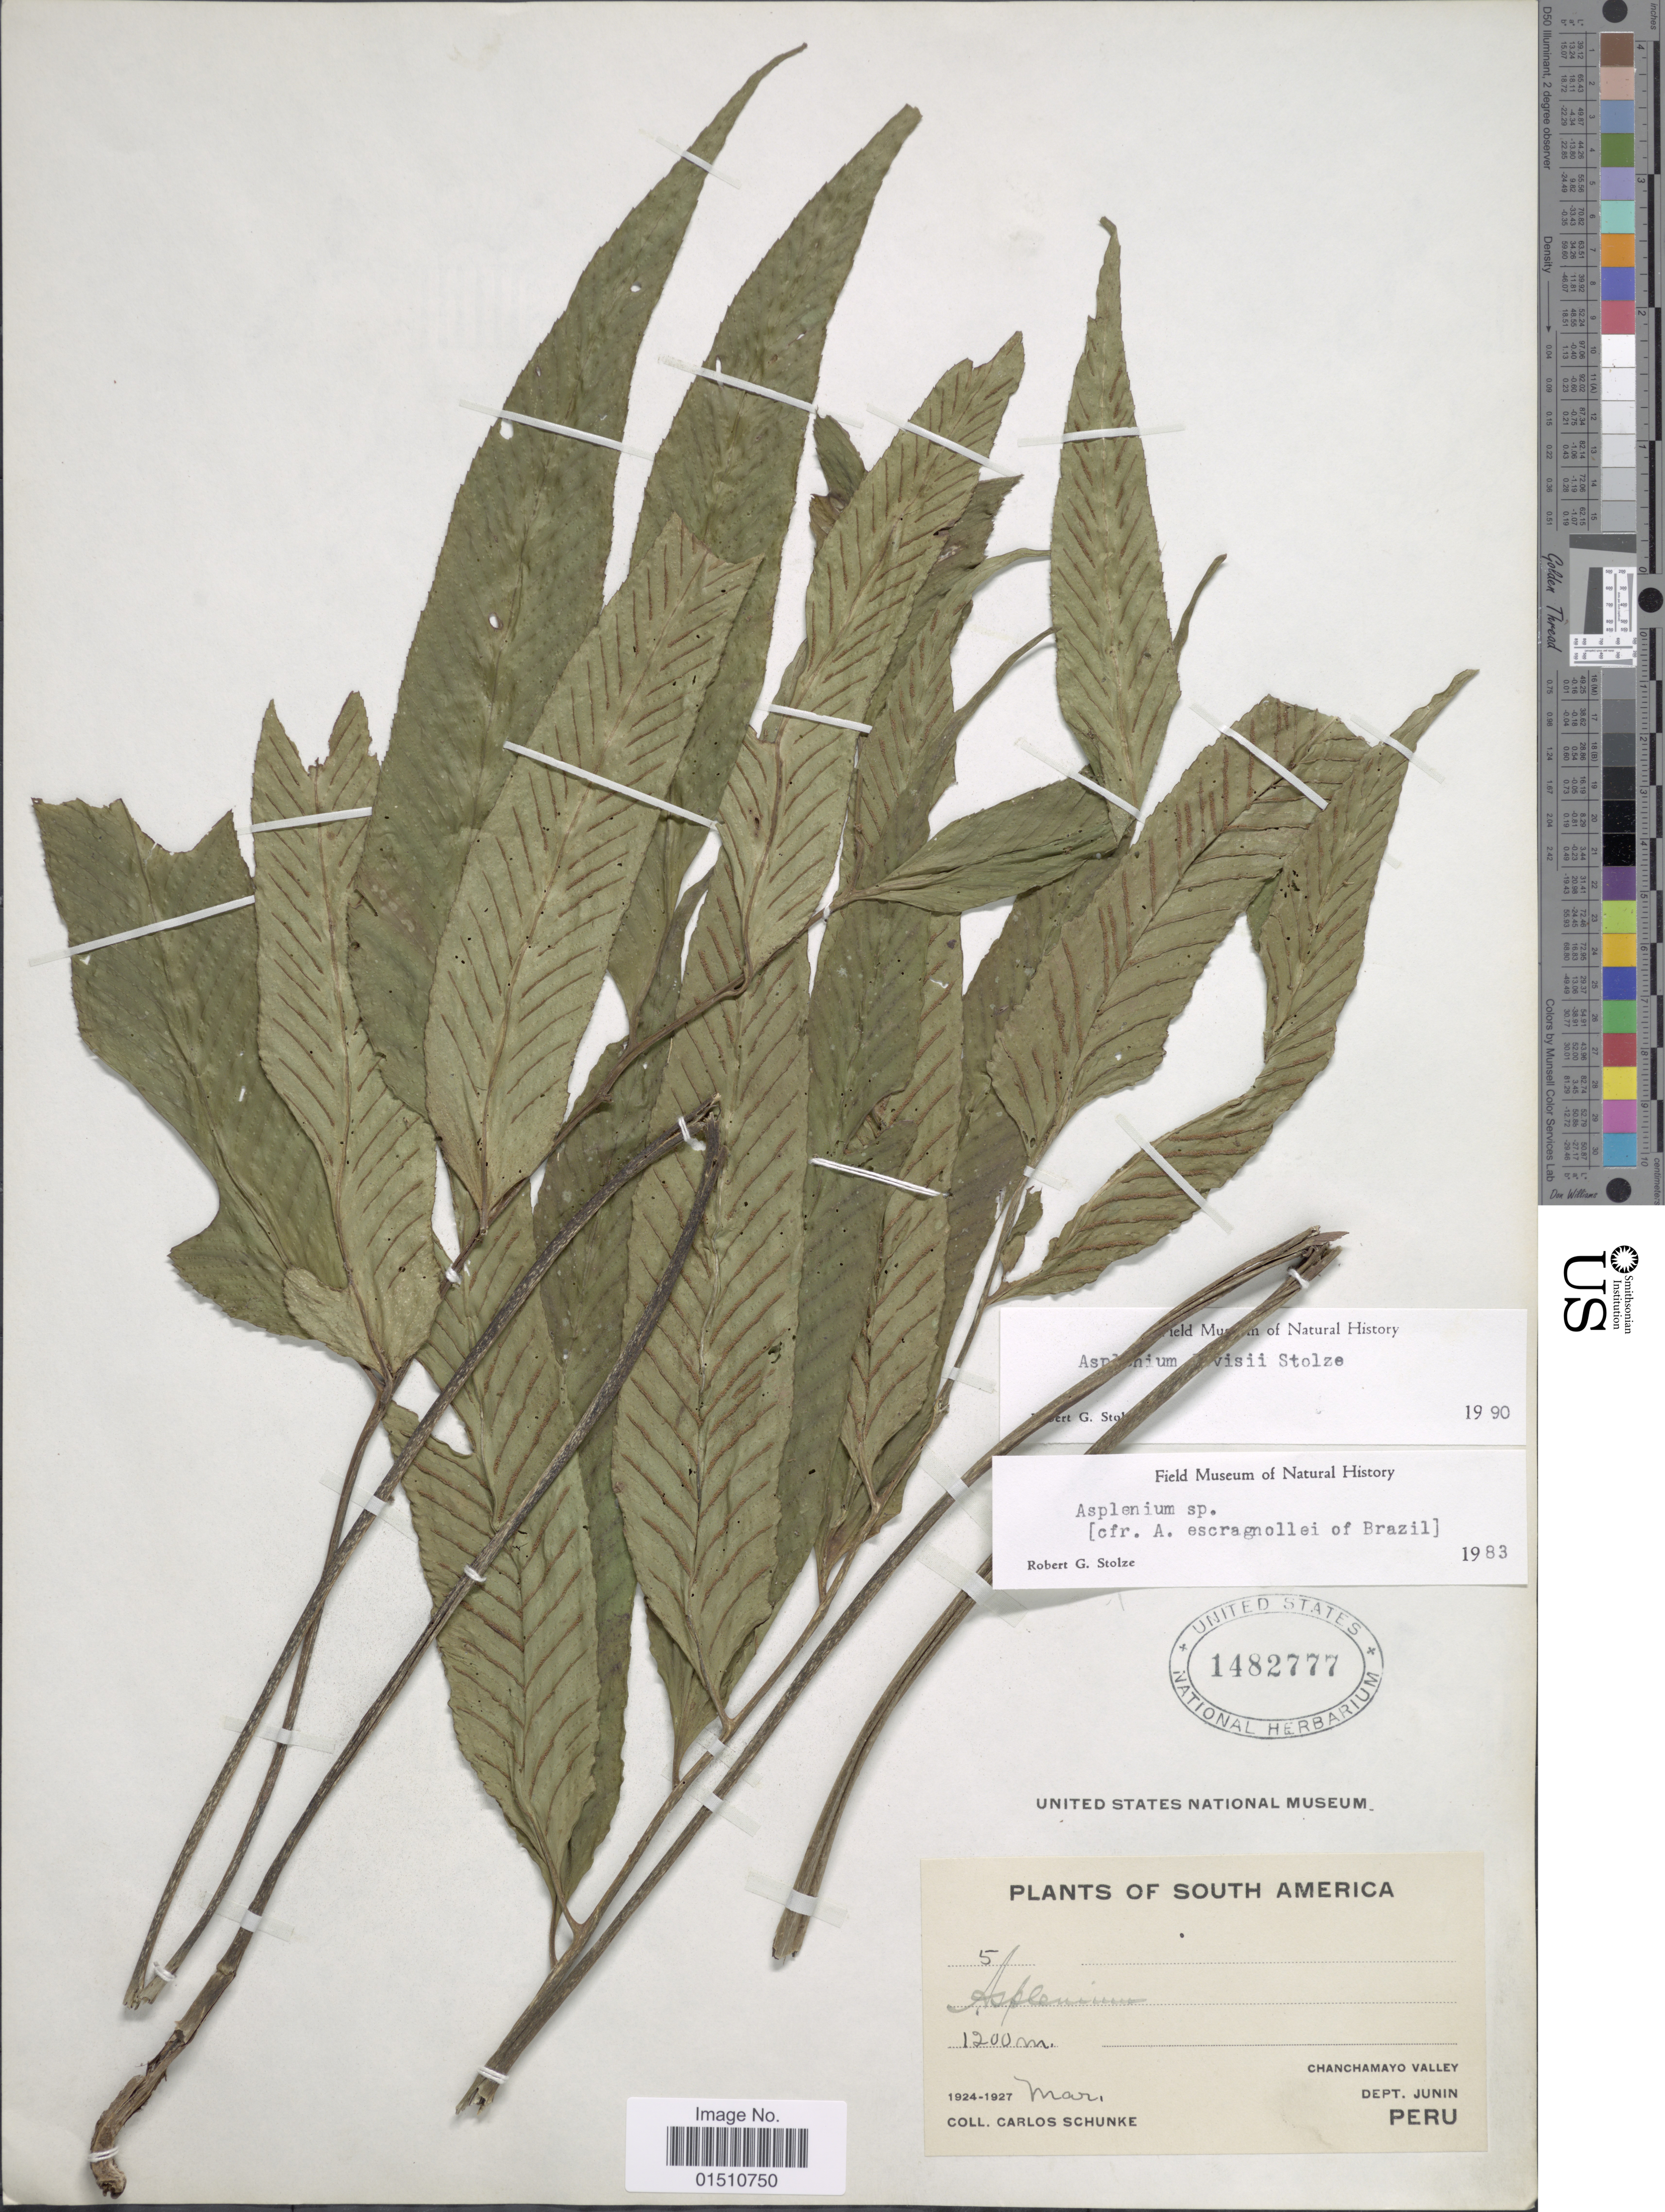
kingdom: Plantae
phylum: Tracheophyta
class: Polypodiopsida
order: Polypodiales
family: Aspleniaceae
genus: Asplenium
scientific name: Asplenium davisii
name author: Stolze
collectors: C. Schunke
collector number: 5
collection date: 1924-03/1927-03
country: Peru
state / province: Junín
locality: South America, Chanchamayo Valley, Dept. Junin.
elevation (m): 1200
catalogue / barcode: US 1482777